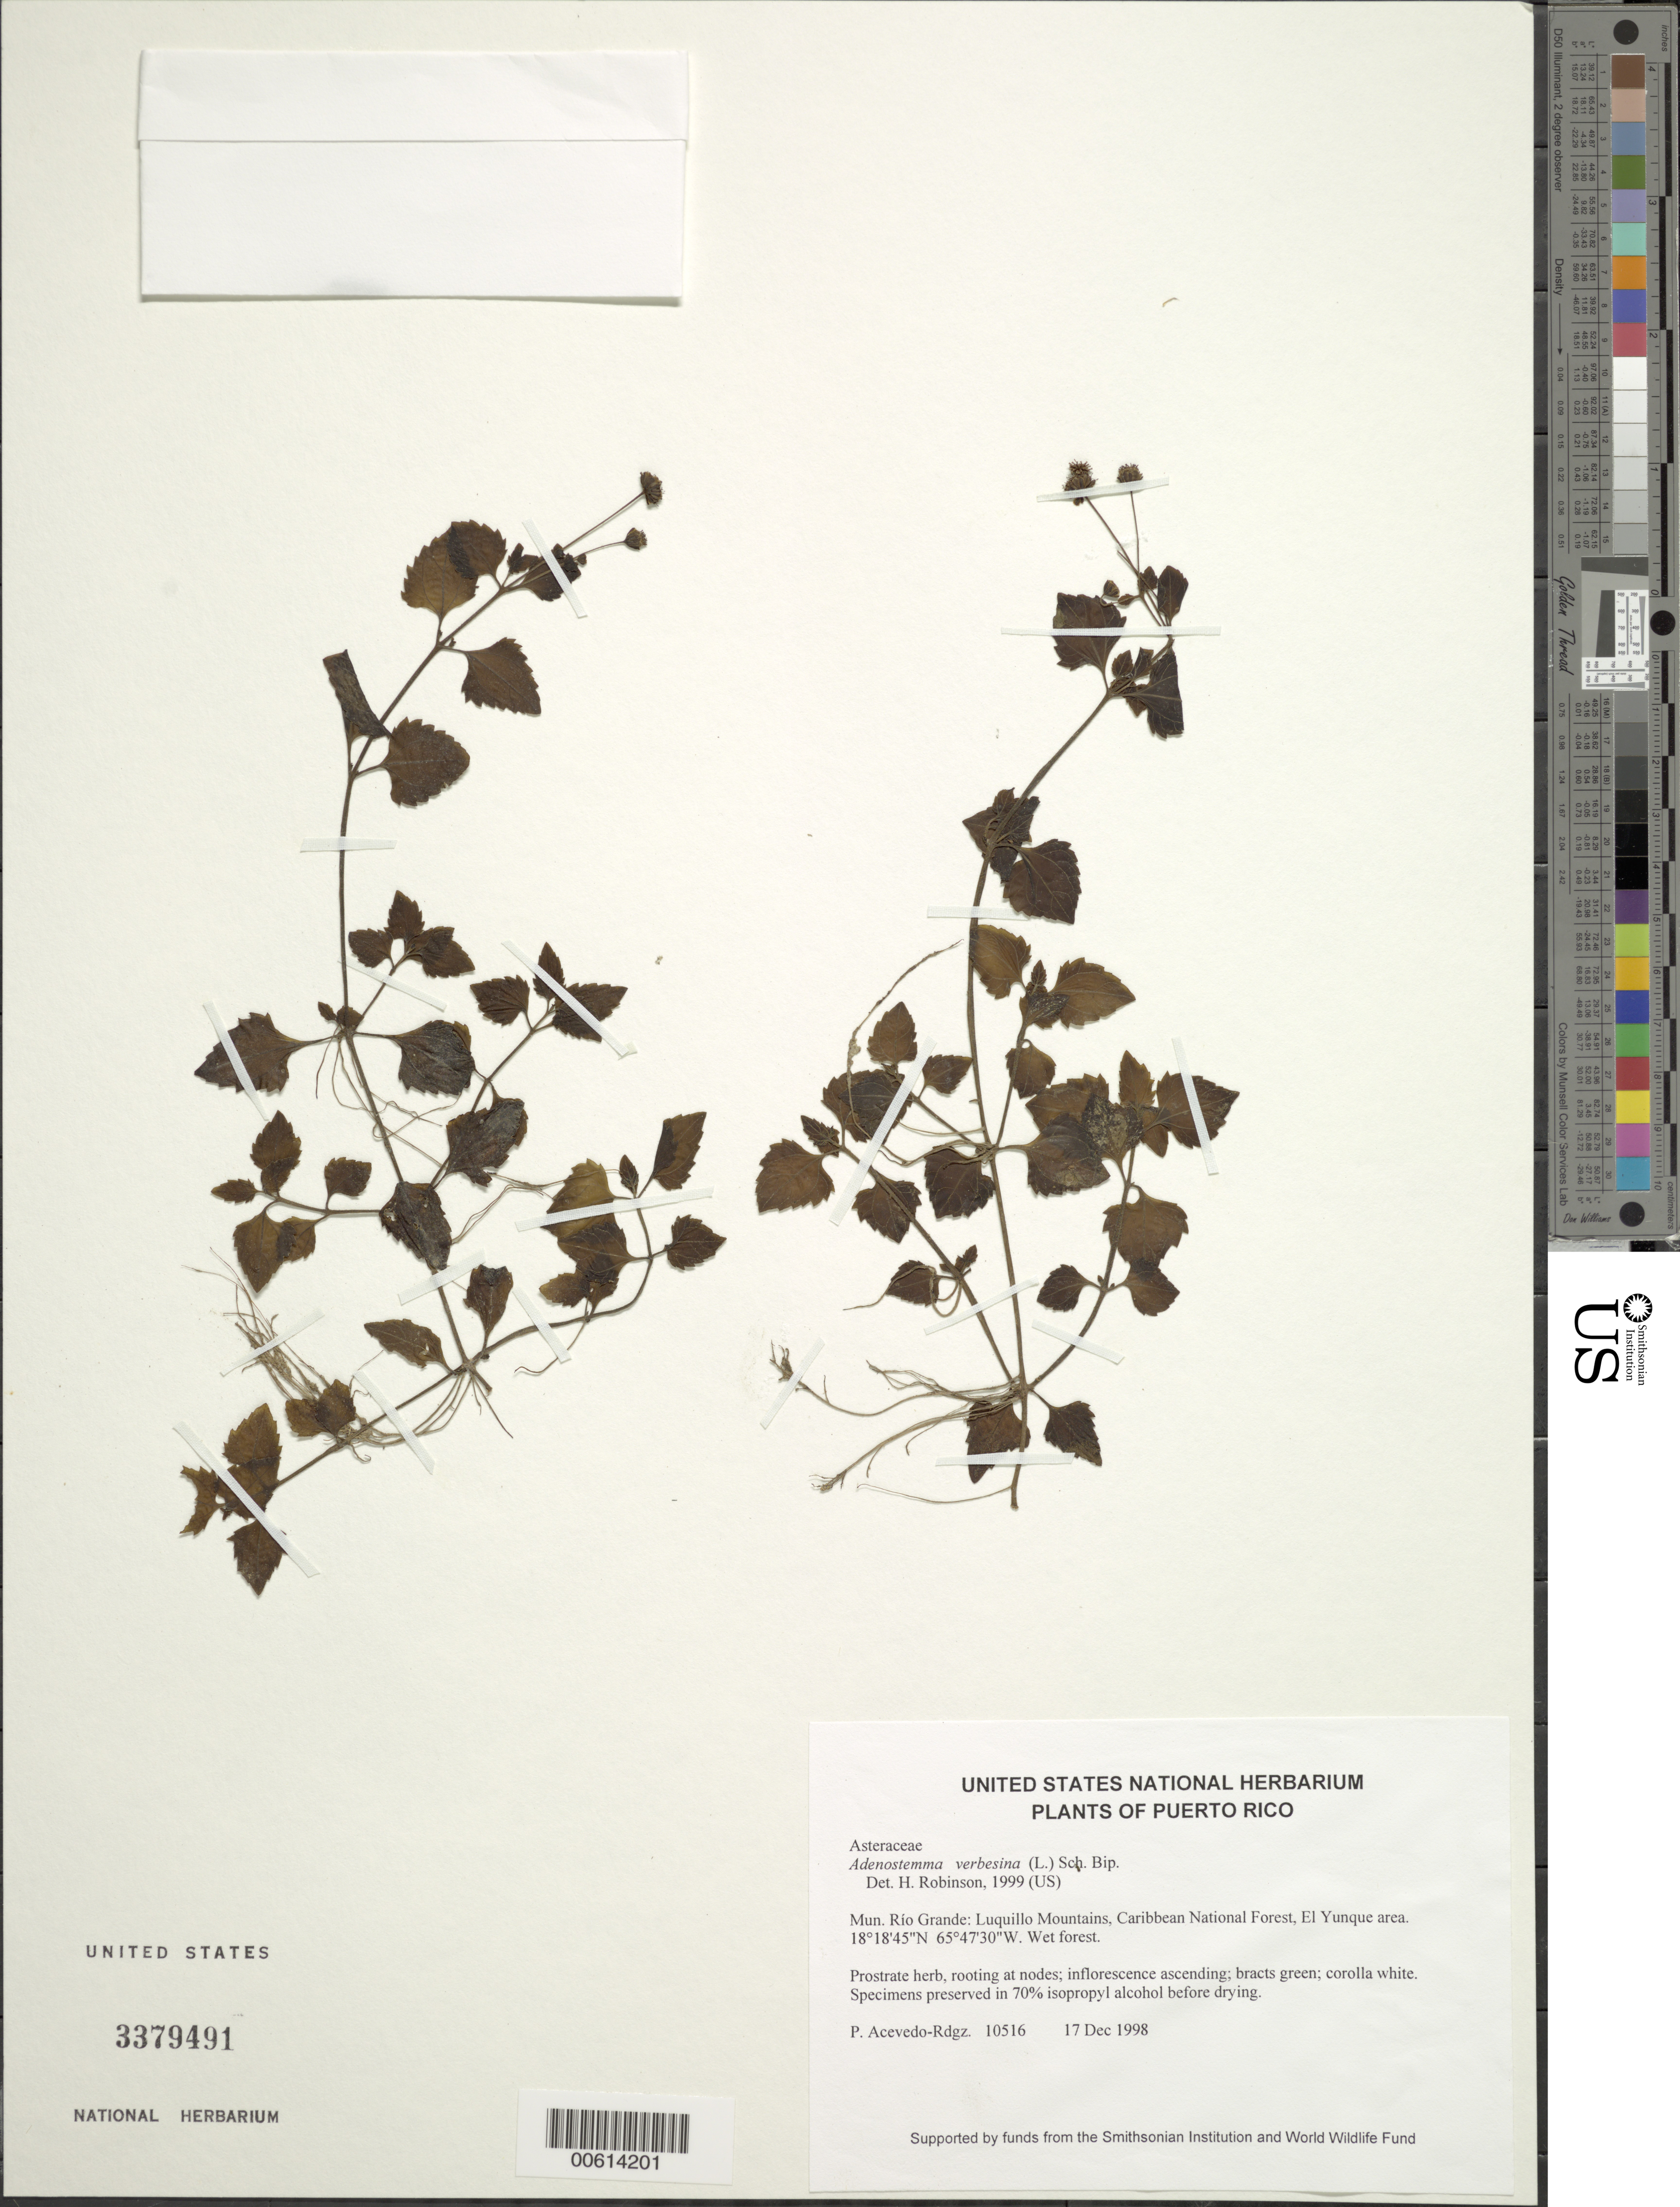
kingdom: Plantae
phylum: Tracheophyta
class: Magnoliopsida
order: Asterales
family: Asteraceae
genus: Adenostemma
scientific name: Adenostemma verbesina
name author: (L.) Sch. Bip.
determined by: Robinson, Harold E., (US)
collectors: P. Acevedo-Rodr.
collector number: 10516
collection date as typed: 17 Dec 1998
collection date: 1998-12-17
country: Puerto Rico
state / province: Río Grande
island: Puerto Rico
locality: Río Grande: Luquillo Mountains, Caribbean National Forest, El Yunque area.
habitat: Wet forest.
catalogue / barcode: US 3379491